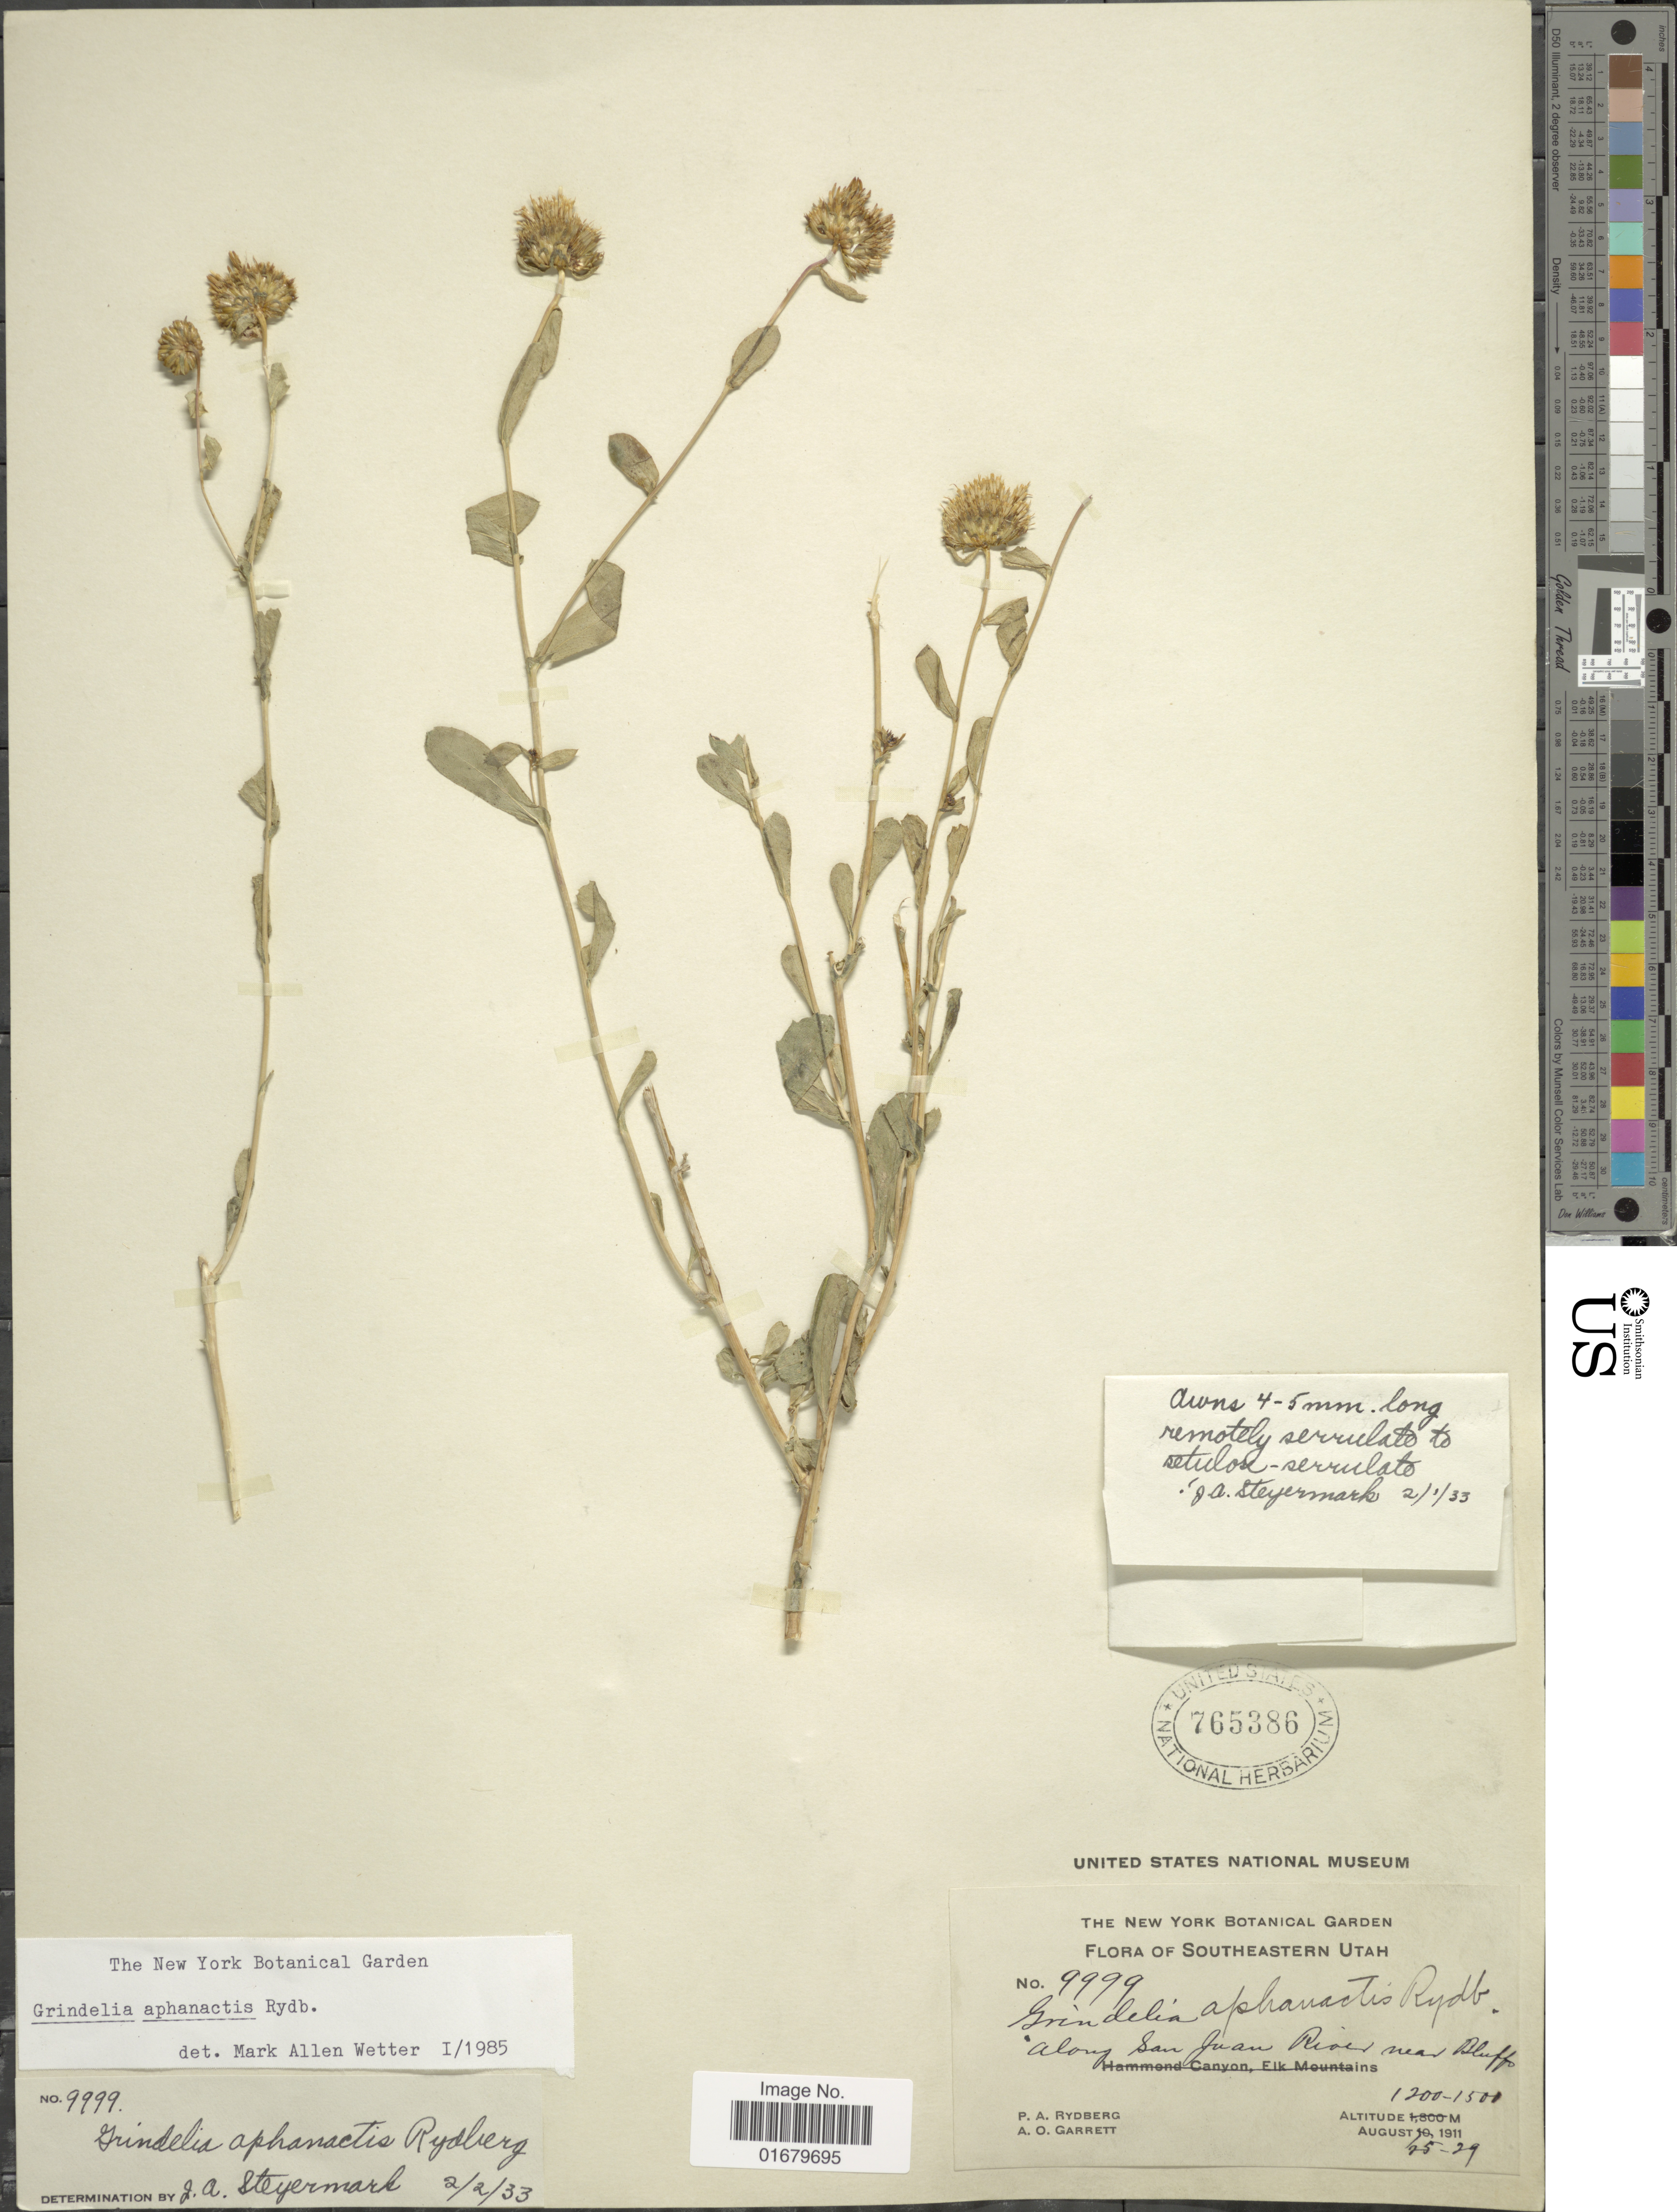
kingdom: Plantae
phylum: Tracheophyta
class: Magnoliopsida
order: Asterales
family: Asteraceae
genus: Grindelia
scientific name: Grindelia aphanactis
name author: Rydb.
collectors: P. A. Rydberg & A. O. Garrett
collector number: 9999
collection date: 1911-08-25/1911-08-29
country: United States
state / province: Utah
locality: Southern Utah, along San Juan River, near Bluffs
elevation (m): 1200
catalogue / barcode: US 765386